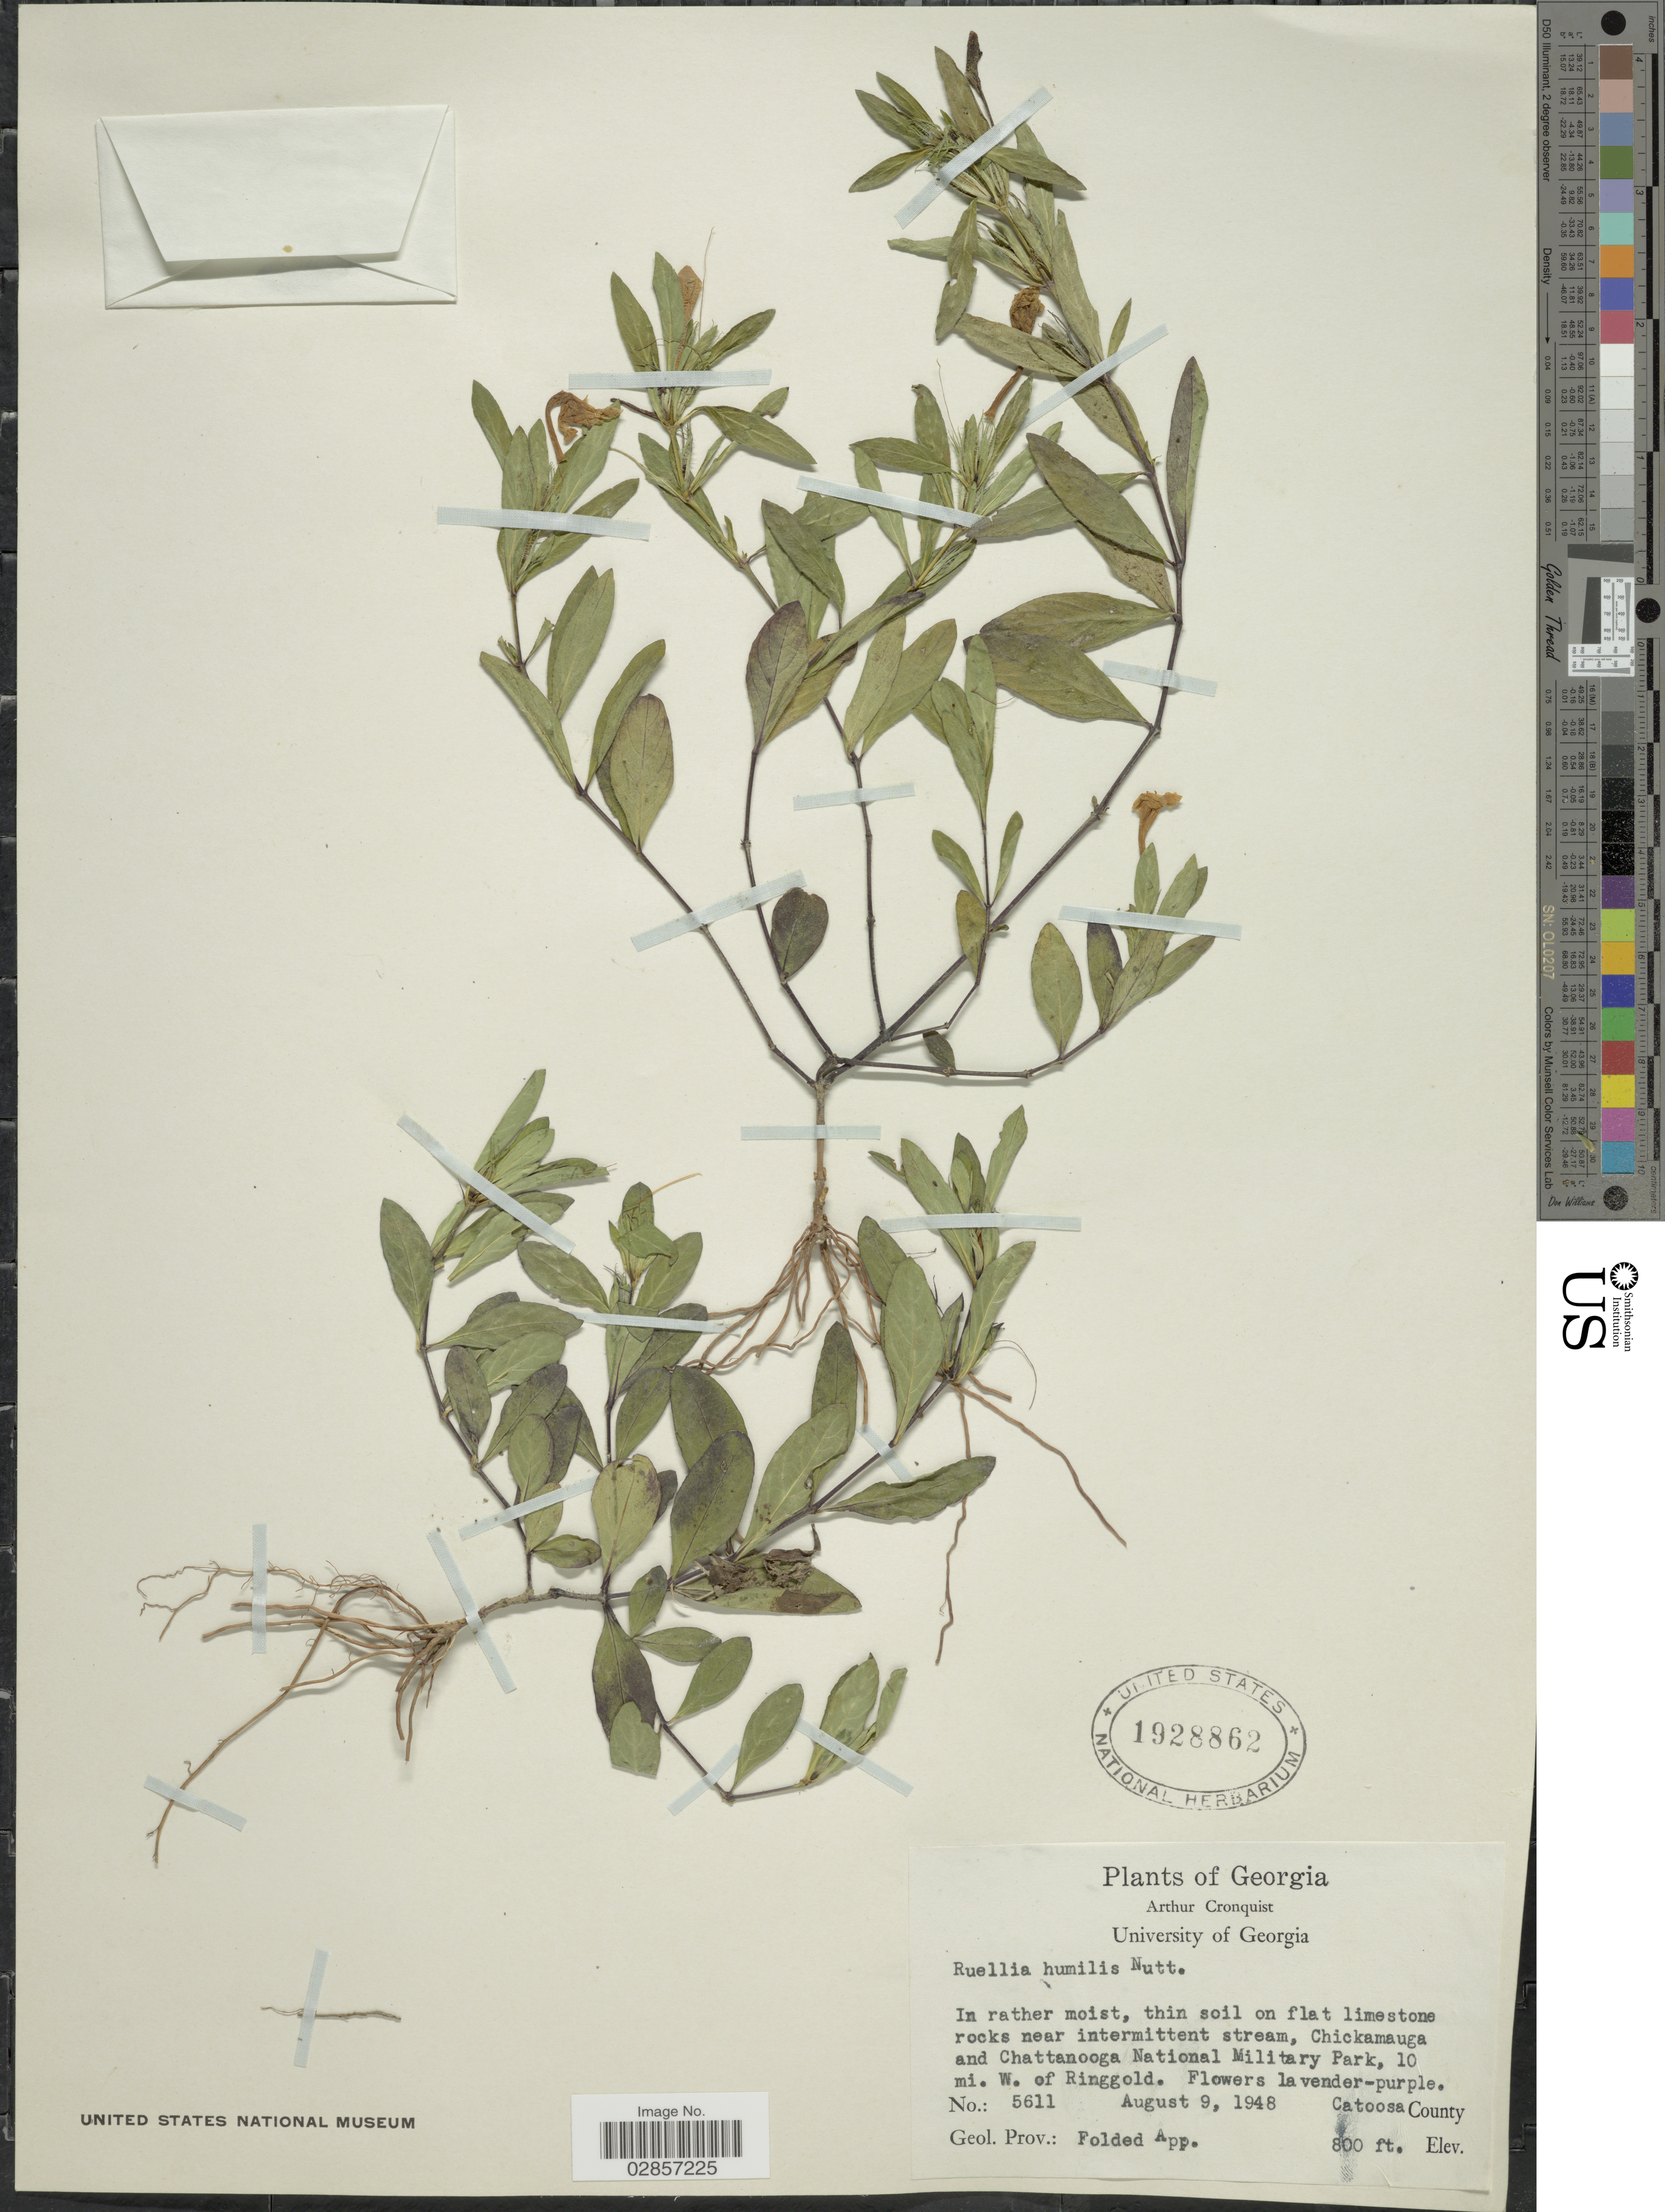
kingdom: Plantae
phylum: Tracheophyta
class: Magnoliopsida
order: Lamiales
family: Acanthaceae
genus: Ruellia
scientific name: Ruellia humilis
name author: Nutt.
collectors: A. J. Cronquist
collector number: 5611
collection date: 1948-08-09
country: United States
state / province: Georgia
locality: Chickamauga and Chattanooga National Military Park, 10 mi. W. of Ringgold, Catoosa County.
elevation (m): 244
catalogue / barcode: US 1928862